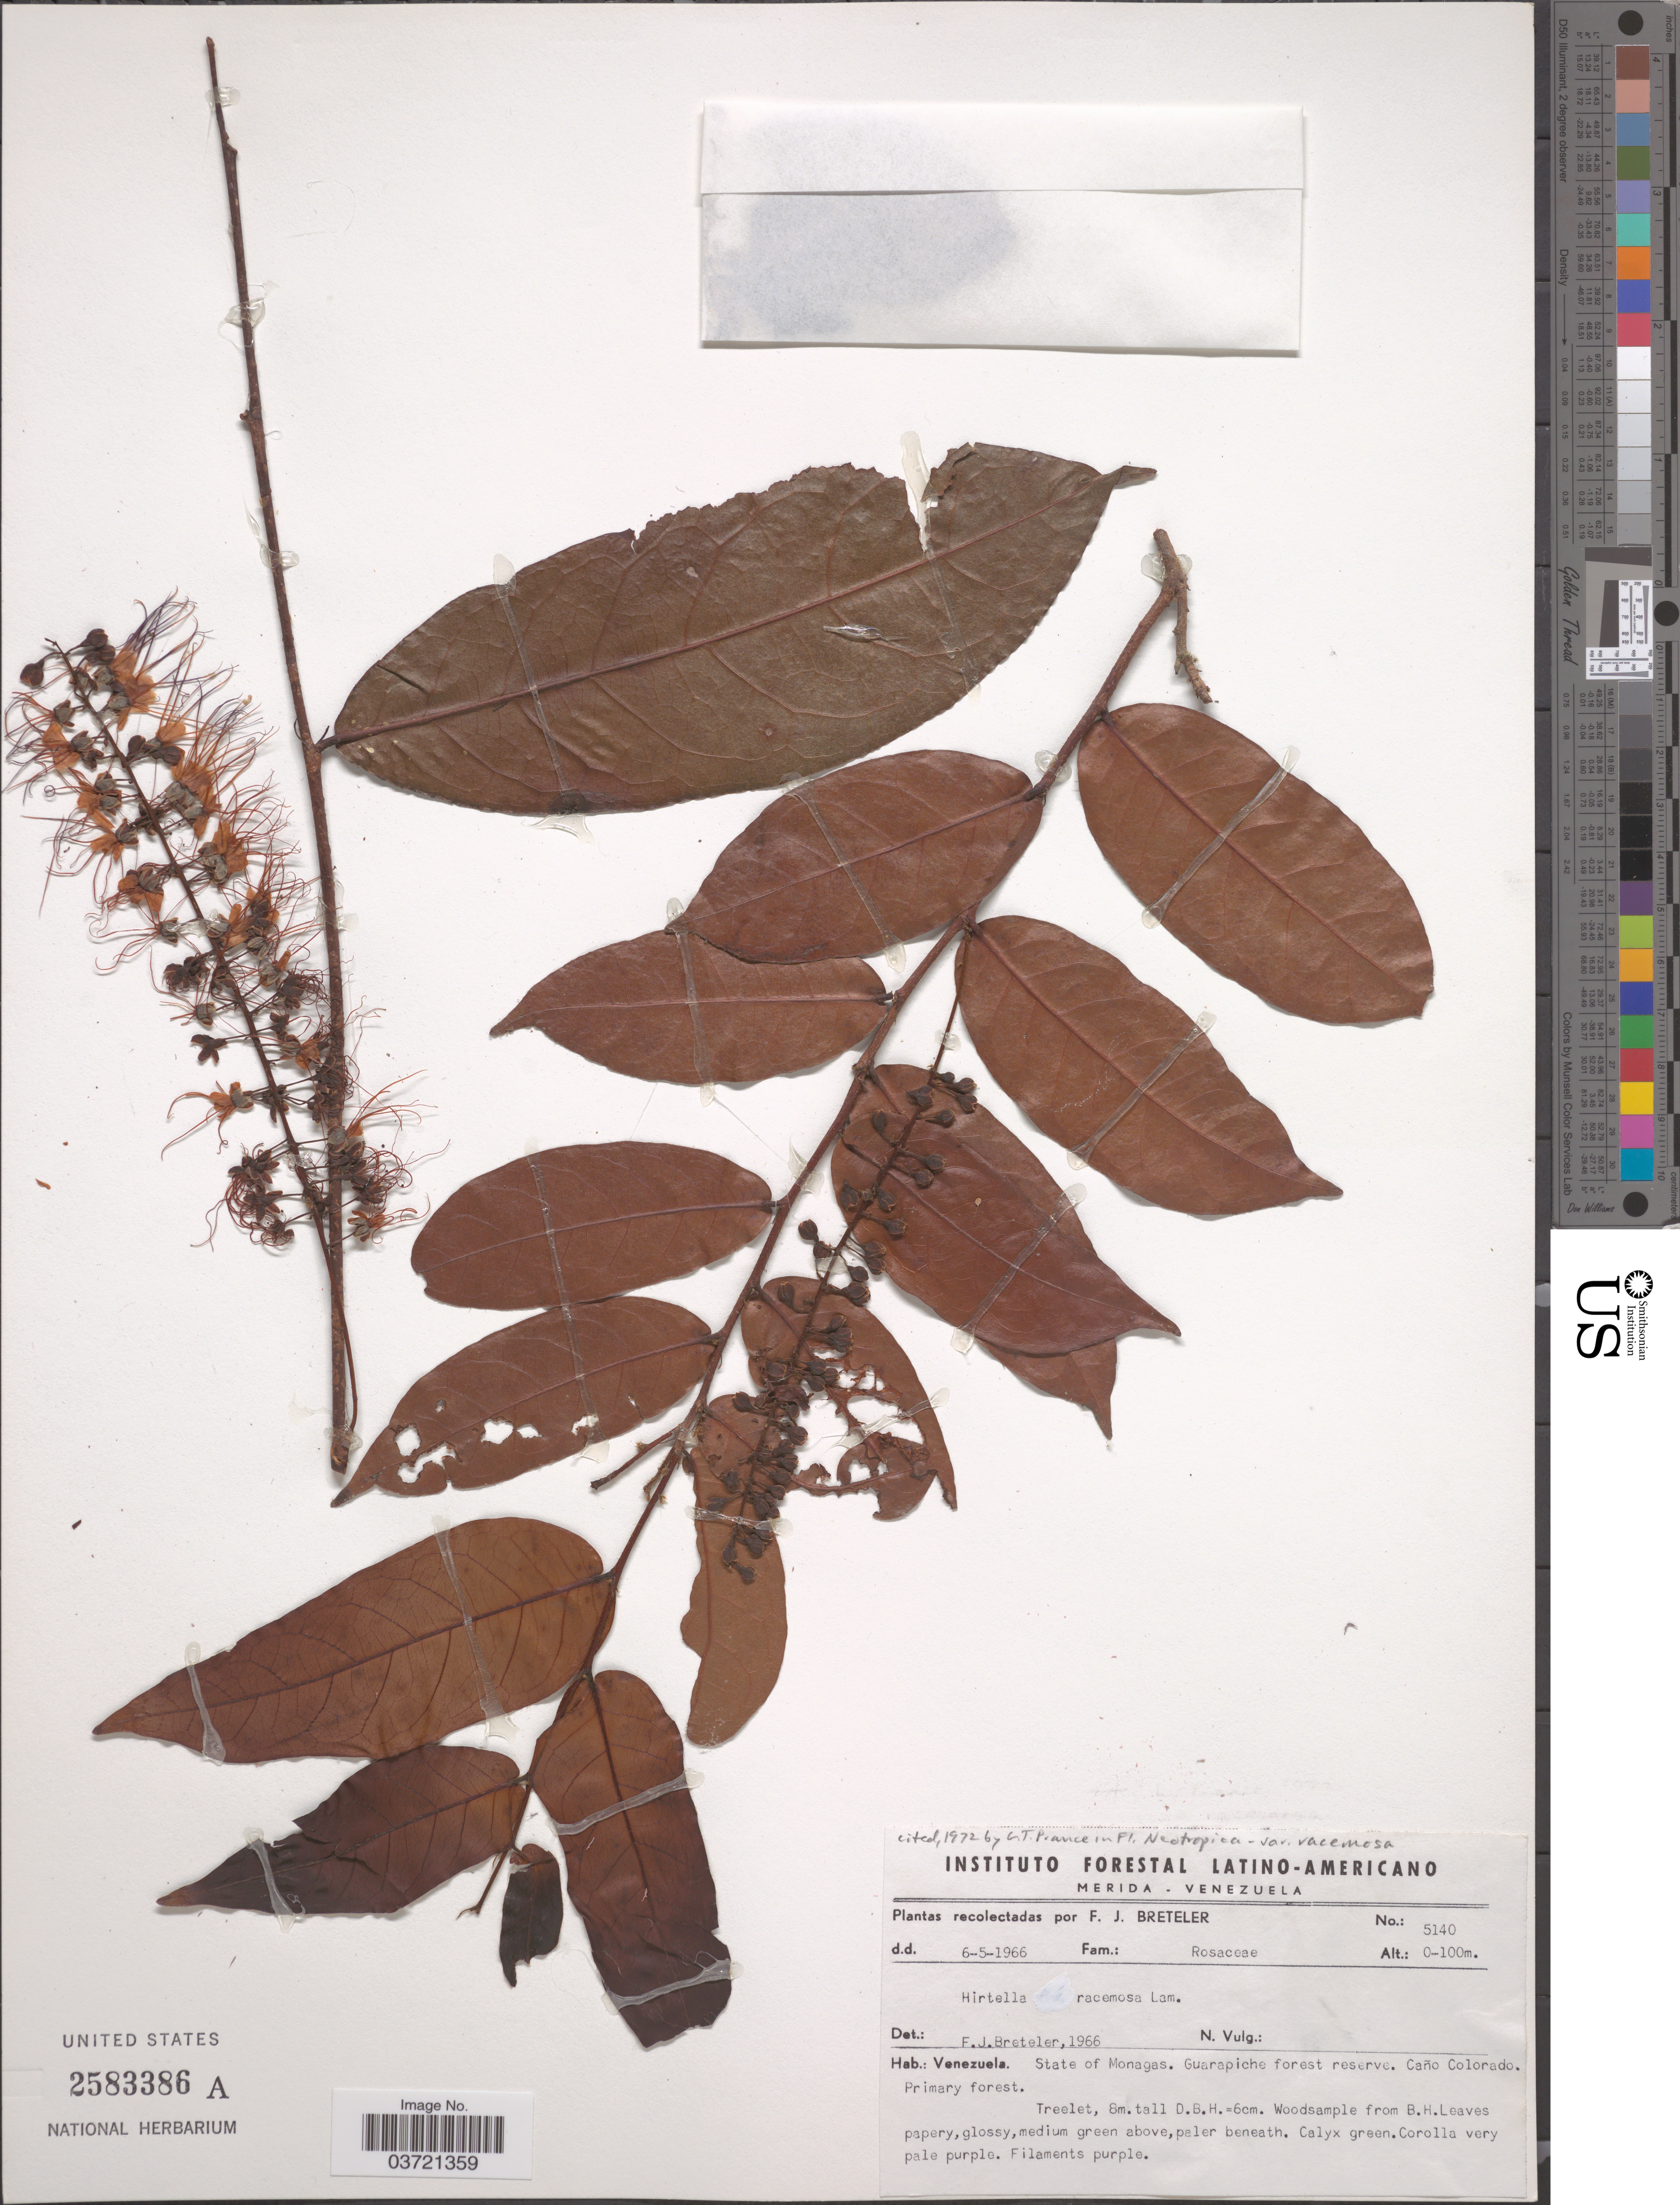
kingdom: Plantae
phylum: Tracheophyta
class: Magnoliopsida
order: Malpighiales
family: Chrysobalanaceae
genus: Hirtella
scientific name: Hirtella racemosa var. racemosa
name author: Lam.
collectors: F. J. Breteler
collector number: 5140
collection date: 1966-05-06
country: Venezuela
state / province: Monagas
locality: Guarapiche forest reserve. Caño Colorado.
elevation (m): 0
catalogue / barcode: US 2583386A